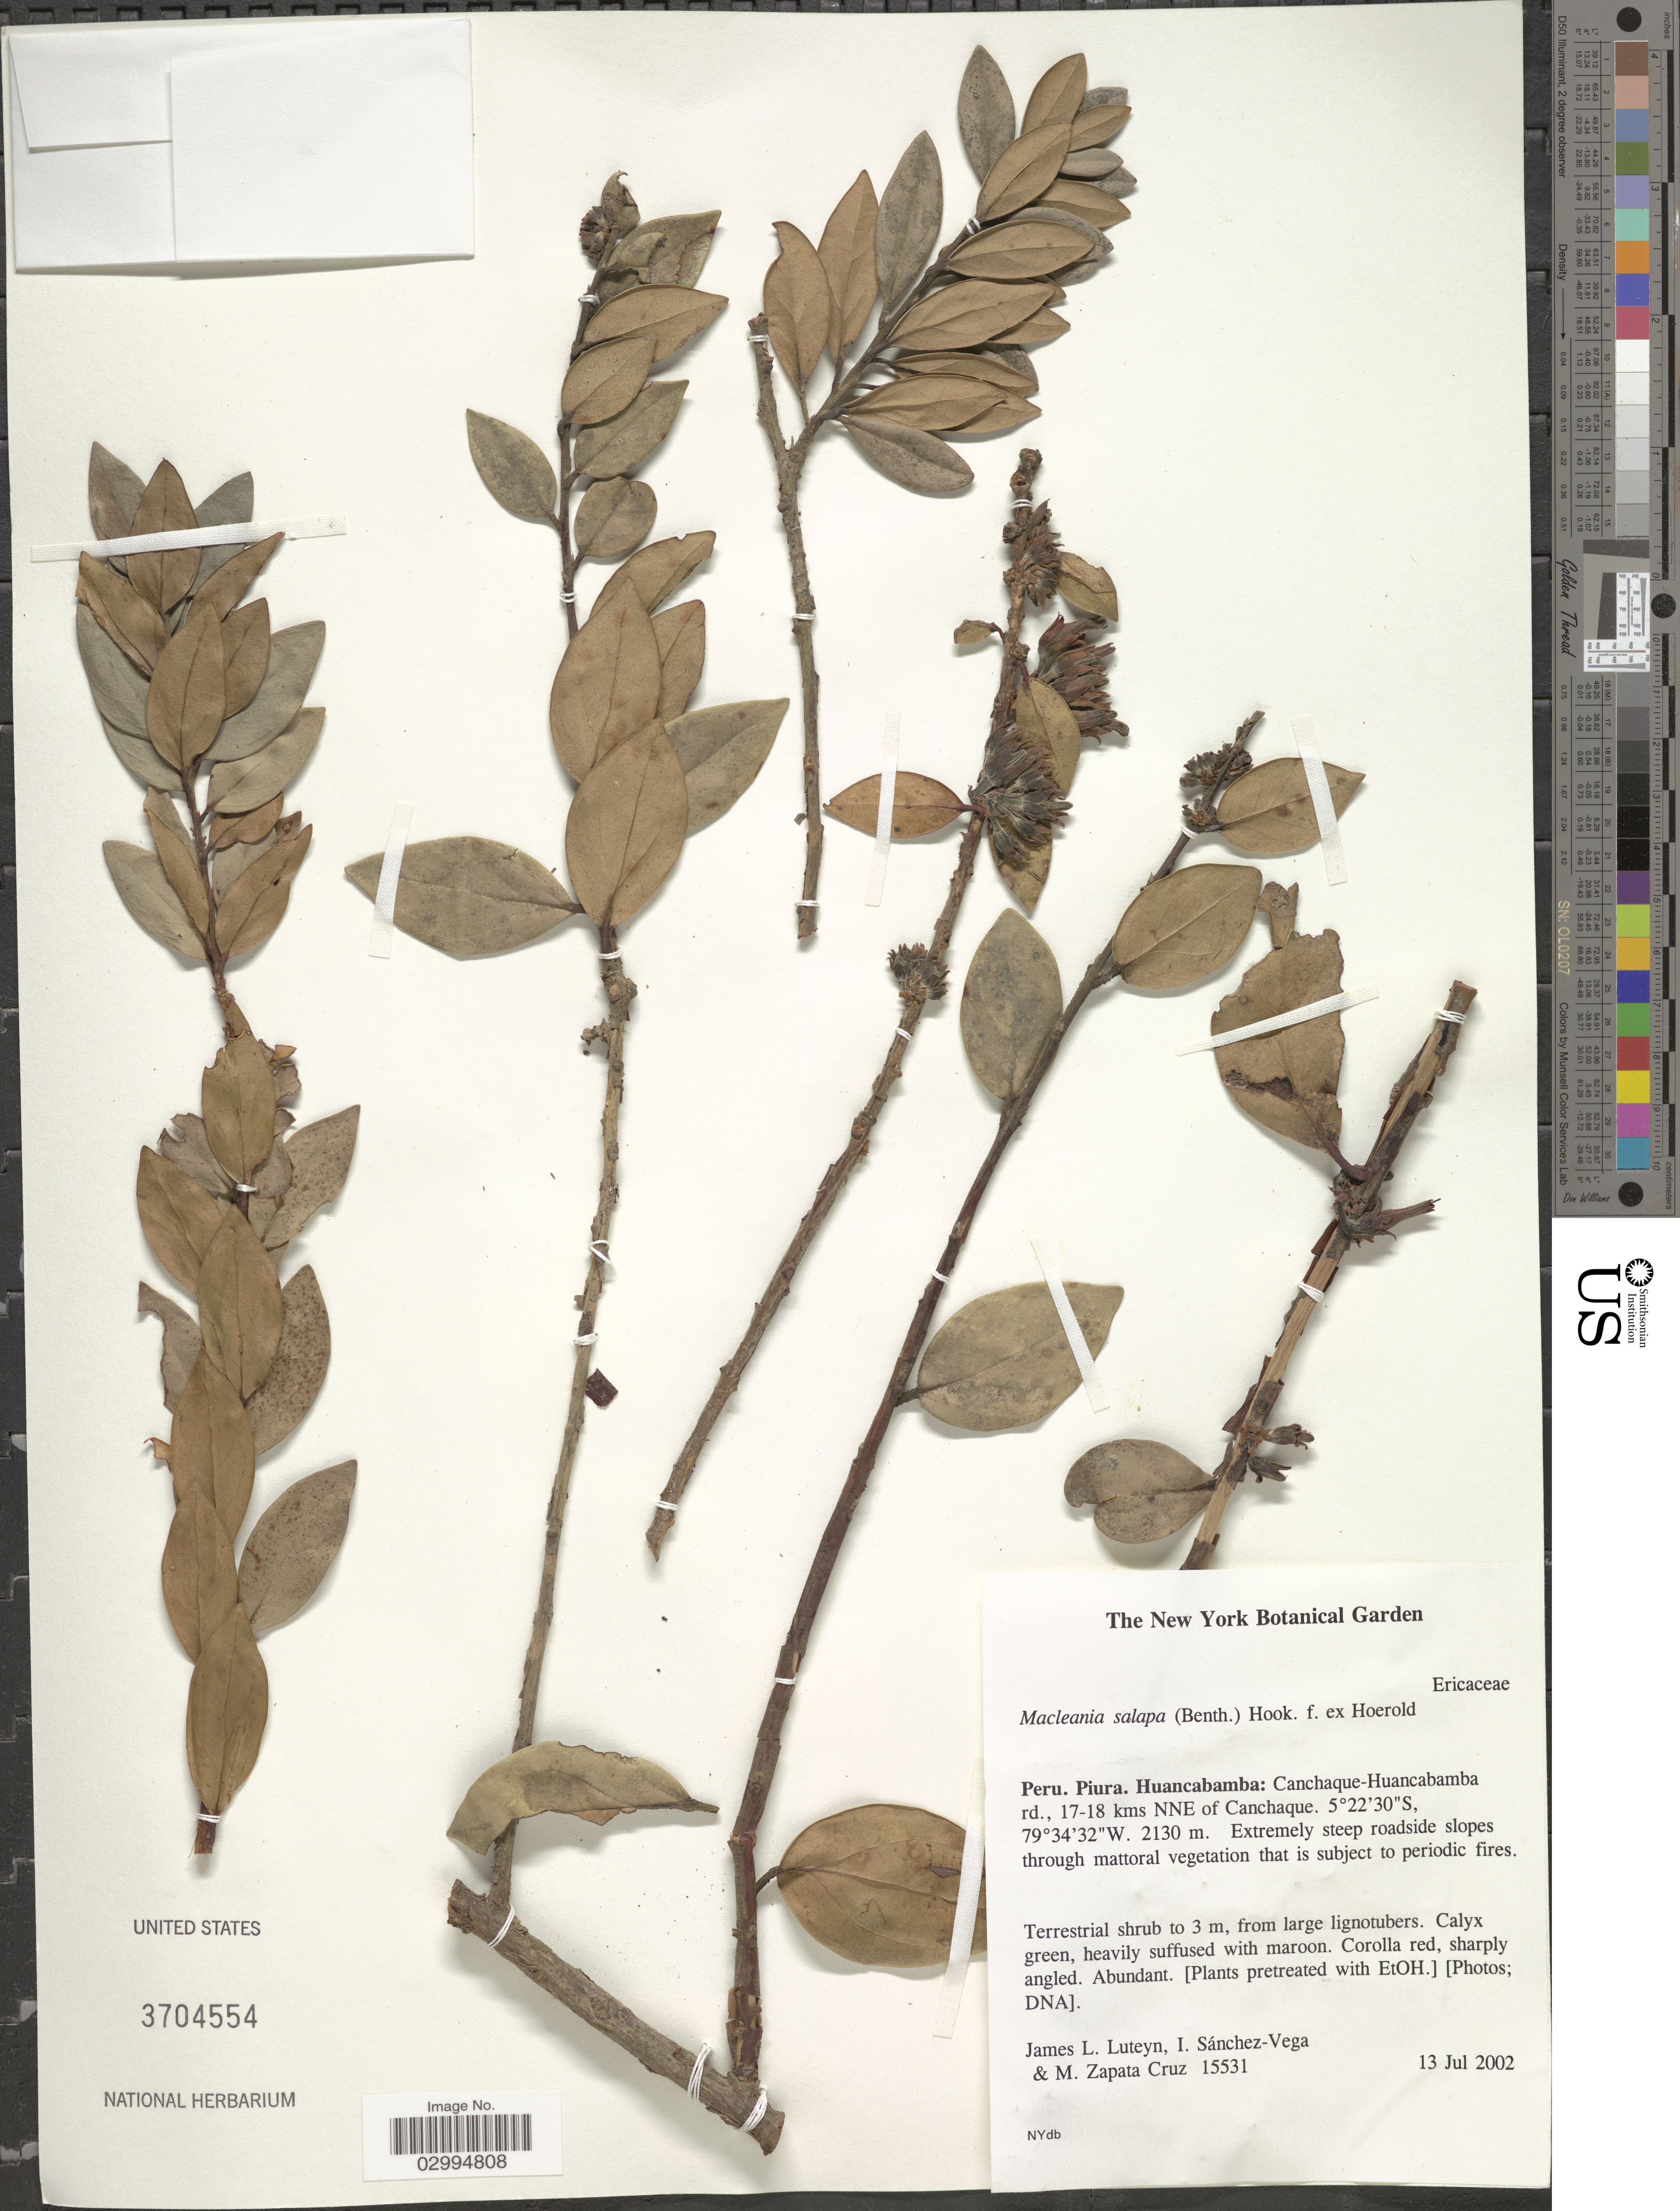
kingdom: Plantae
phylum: Tracheophyta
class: Magnoliopsida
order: Ericales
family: Ericaceae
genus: Macleania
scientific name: Macleania salapa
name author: (Benth.) Benth. & Hook. f. ex Drake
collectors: J. L. Luteyn, I. Sánchez-Vega & M. Zapata Cruz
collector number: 15531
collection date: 2002-07-13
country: Peru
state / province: Piura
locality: Huancabamba: Canchaque-Huancabamba rd., 17-18 kms NNE of Canchaque.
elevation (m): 2130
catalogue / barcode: US 3704554